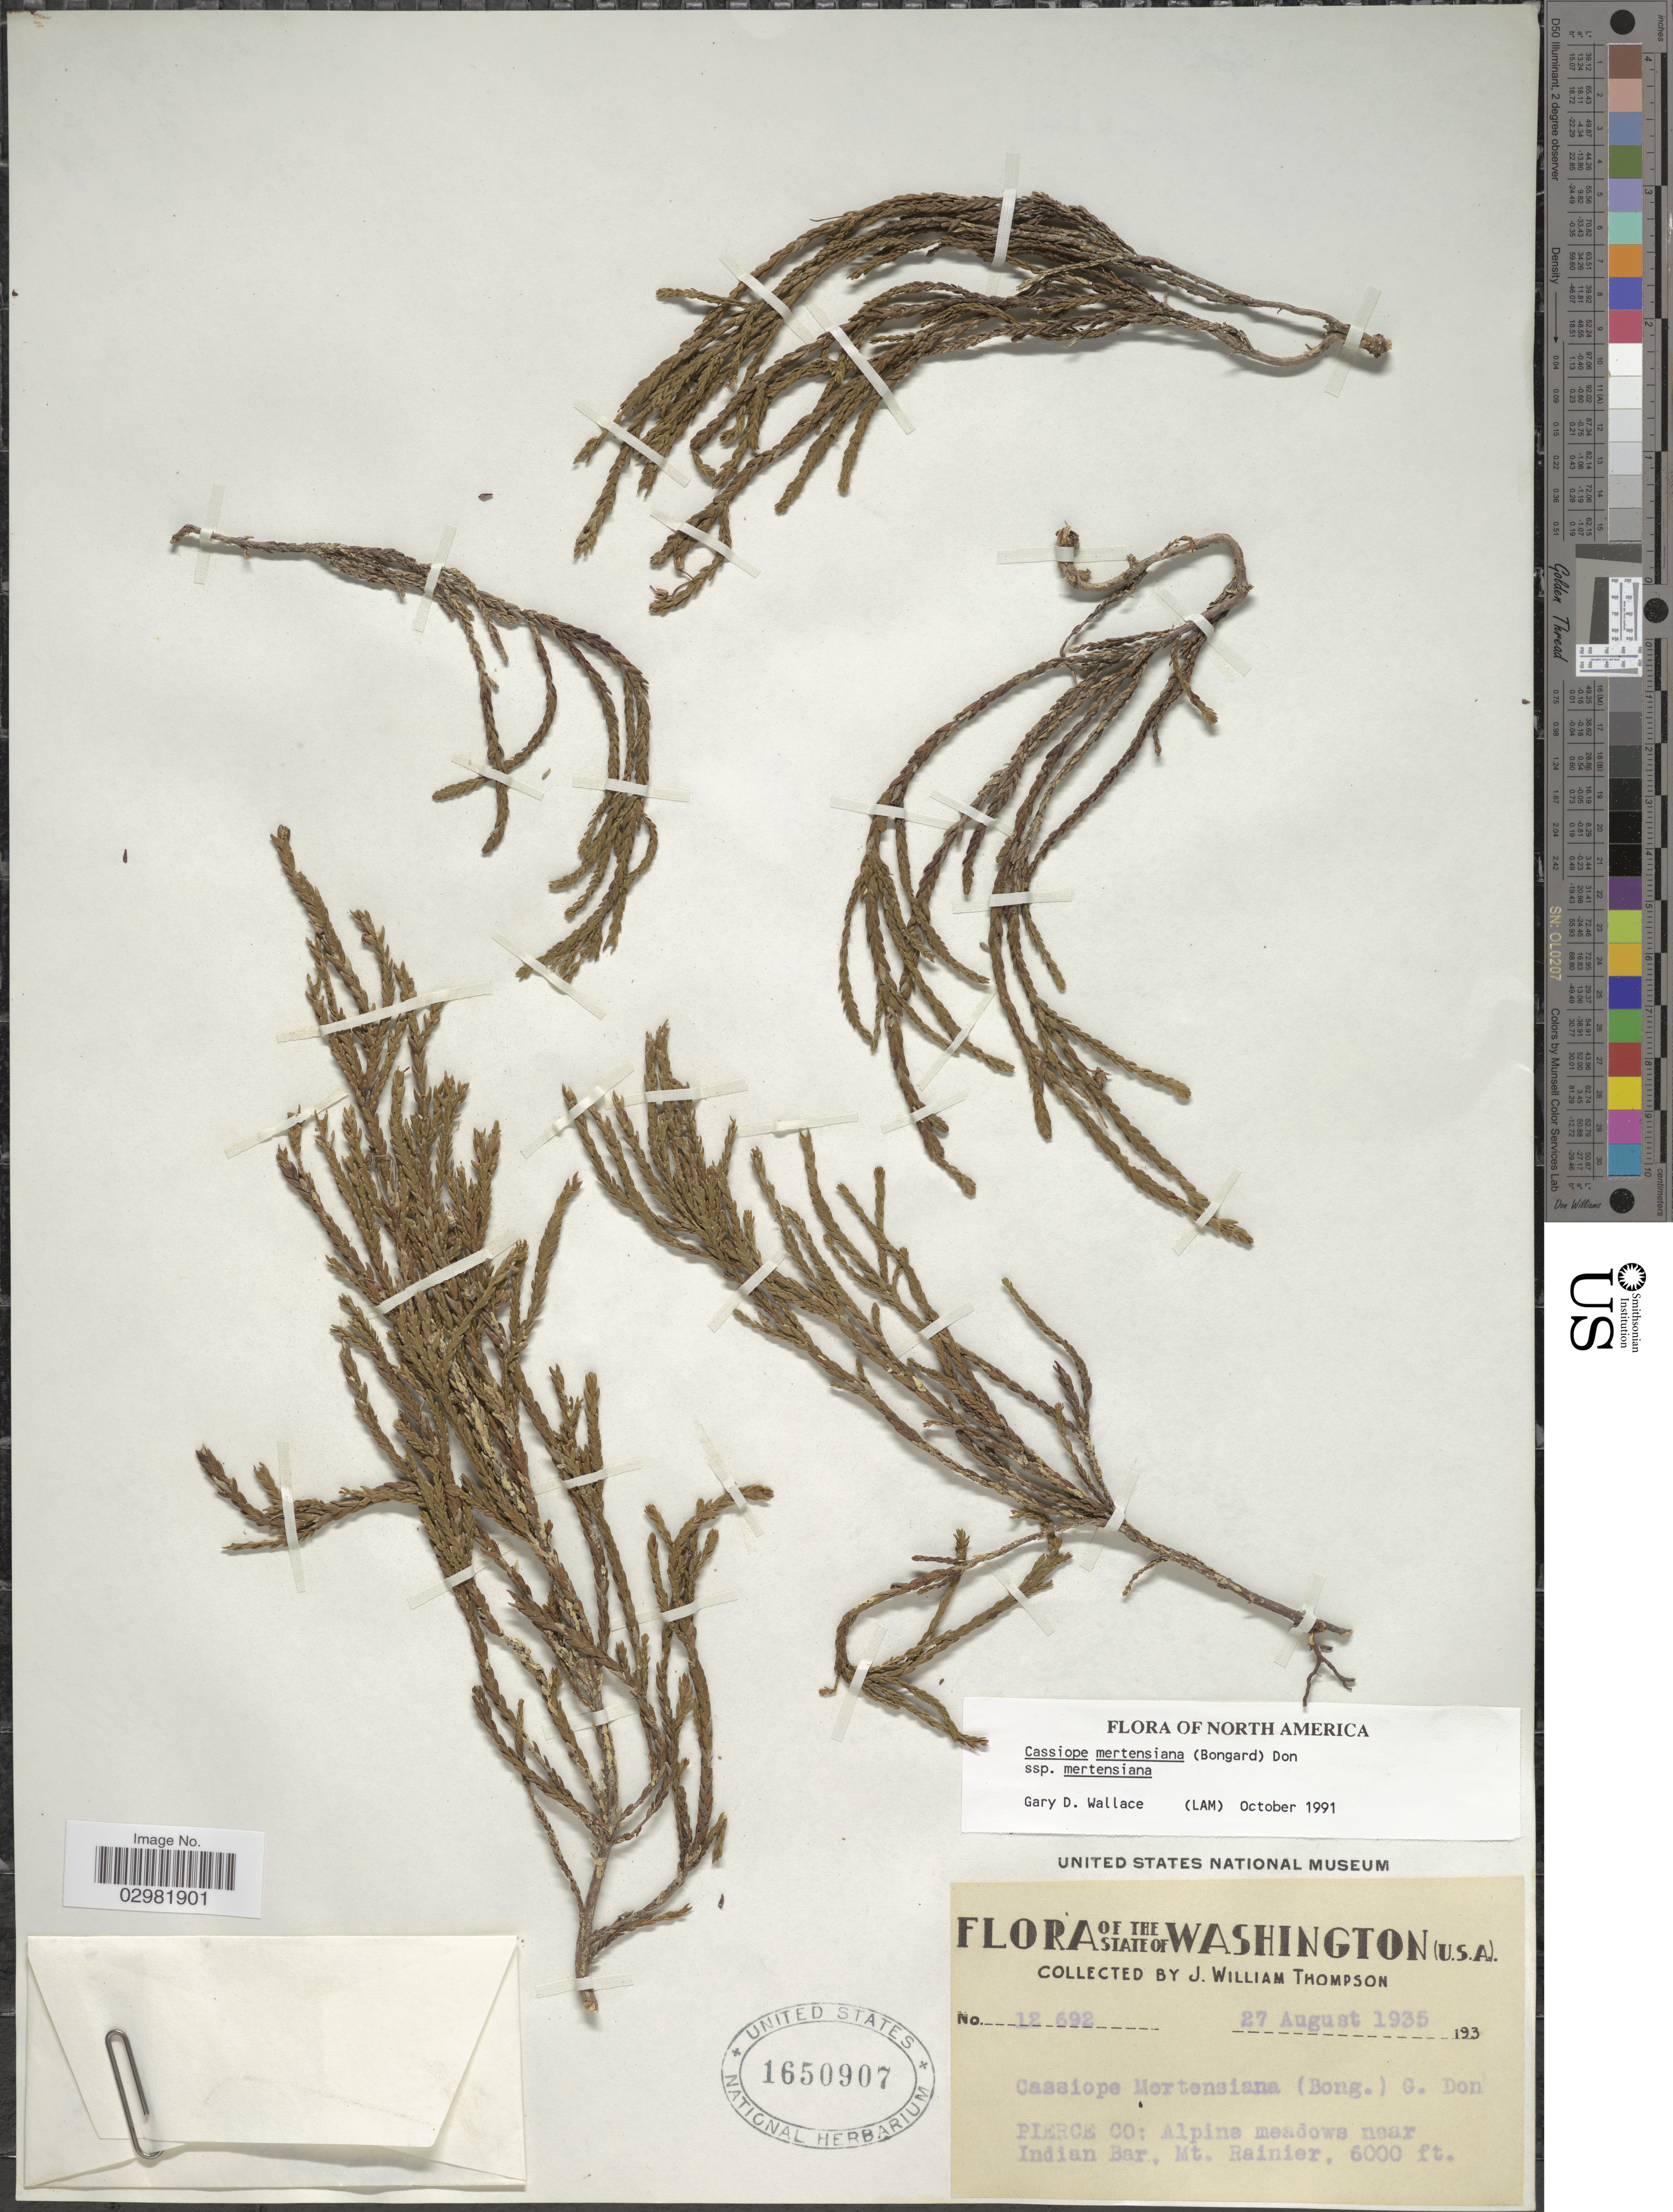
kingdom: Plantae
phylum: Tracheophyta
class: Magnoliopsida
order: Ericales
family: Ericaceae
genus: Cassiope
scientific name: Cassiope mertensiana subsp. mertensiana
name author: (Bong.) G. Don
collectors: J. W. Thompson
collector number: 12692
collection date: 1935-08-27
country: United States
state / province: Washington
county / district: Pierce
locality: Pierco Co: Alpine meadows near Indian Bar, Mt. Rainier.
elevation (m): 1829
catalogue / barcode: US 1650907